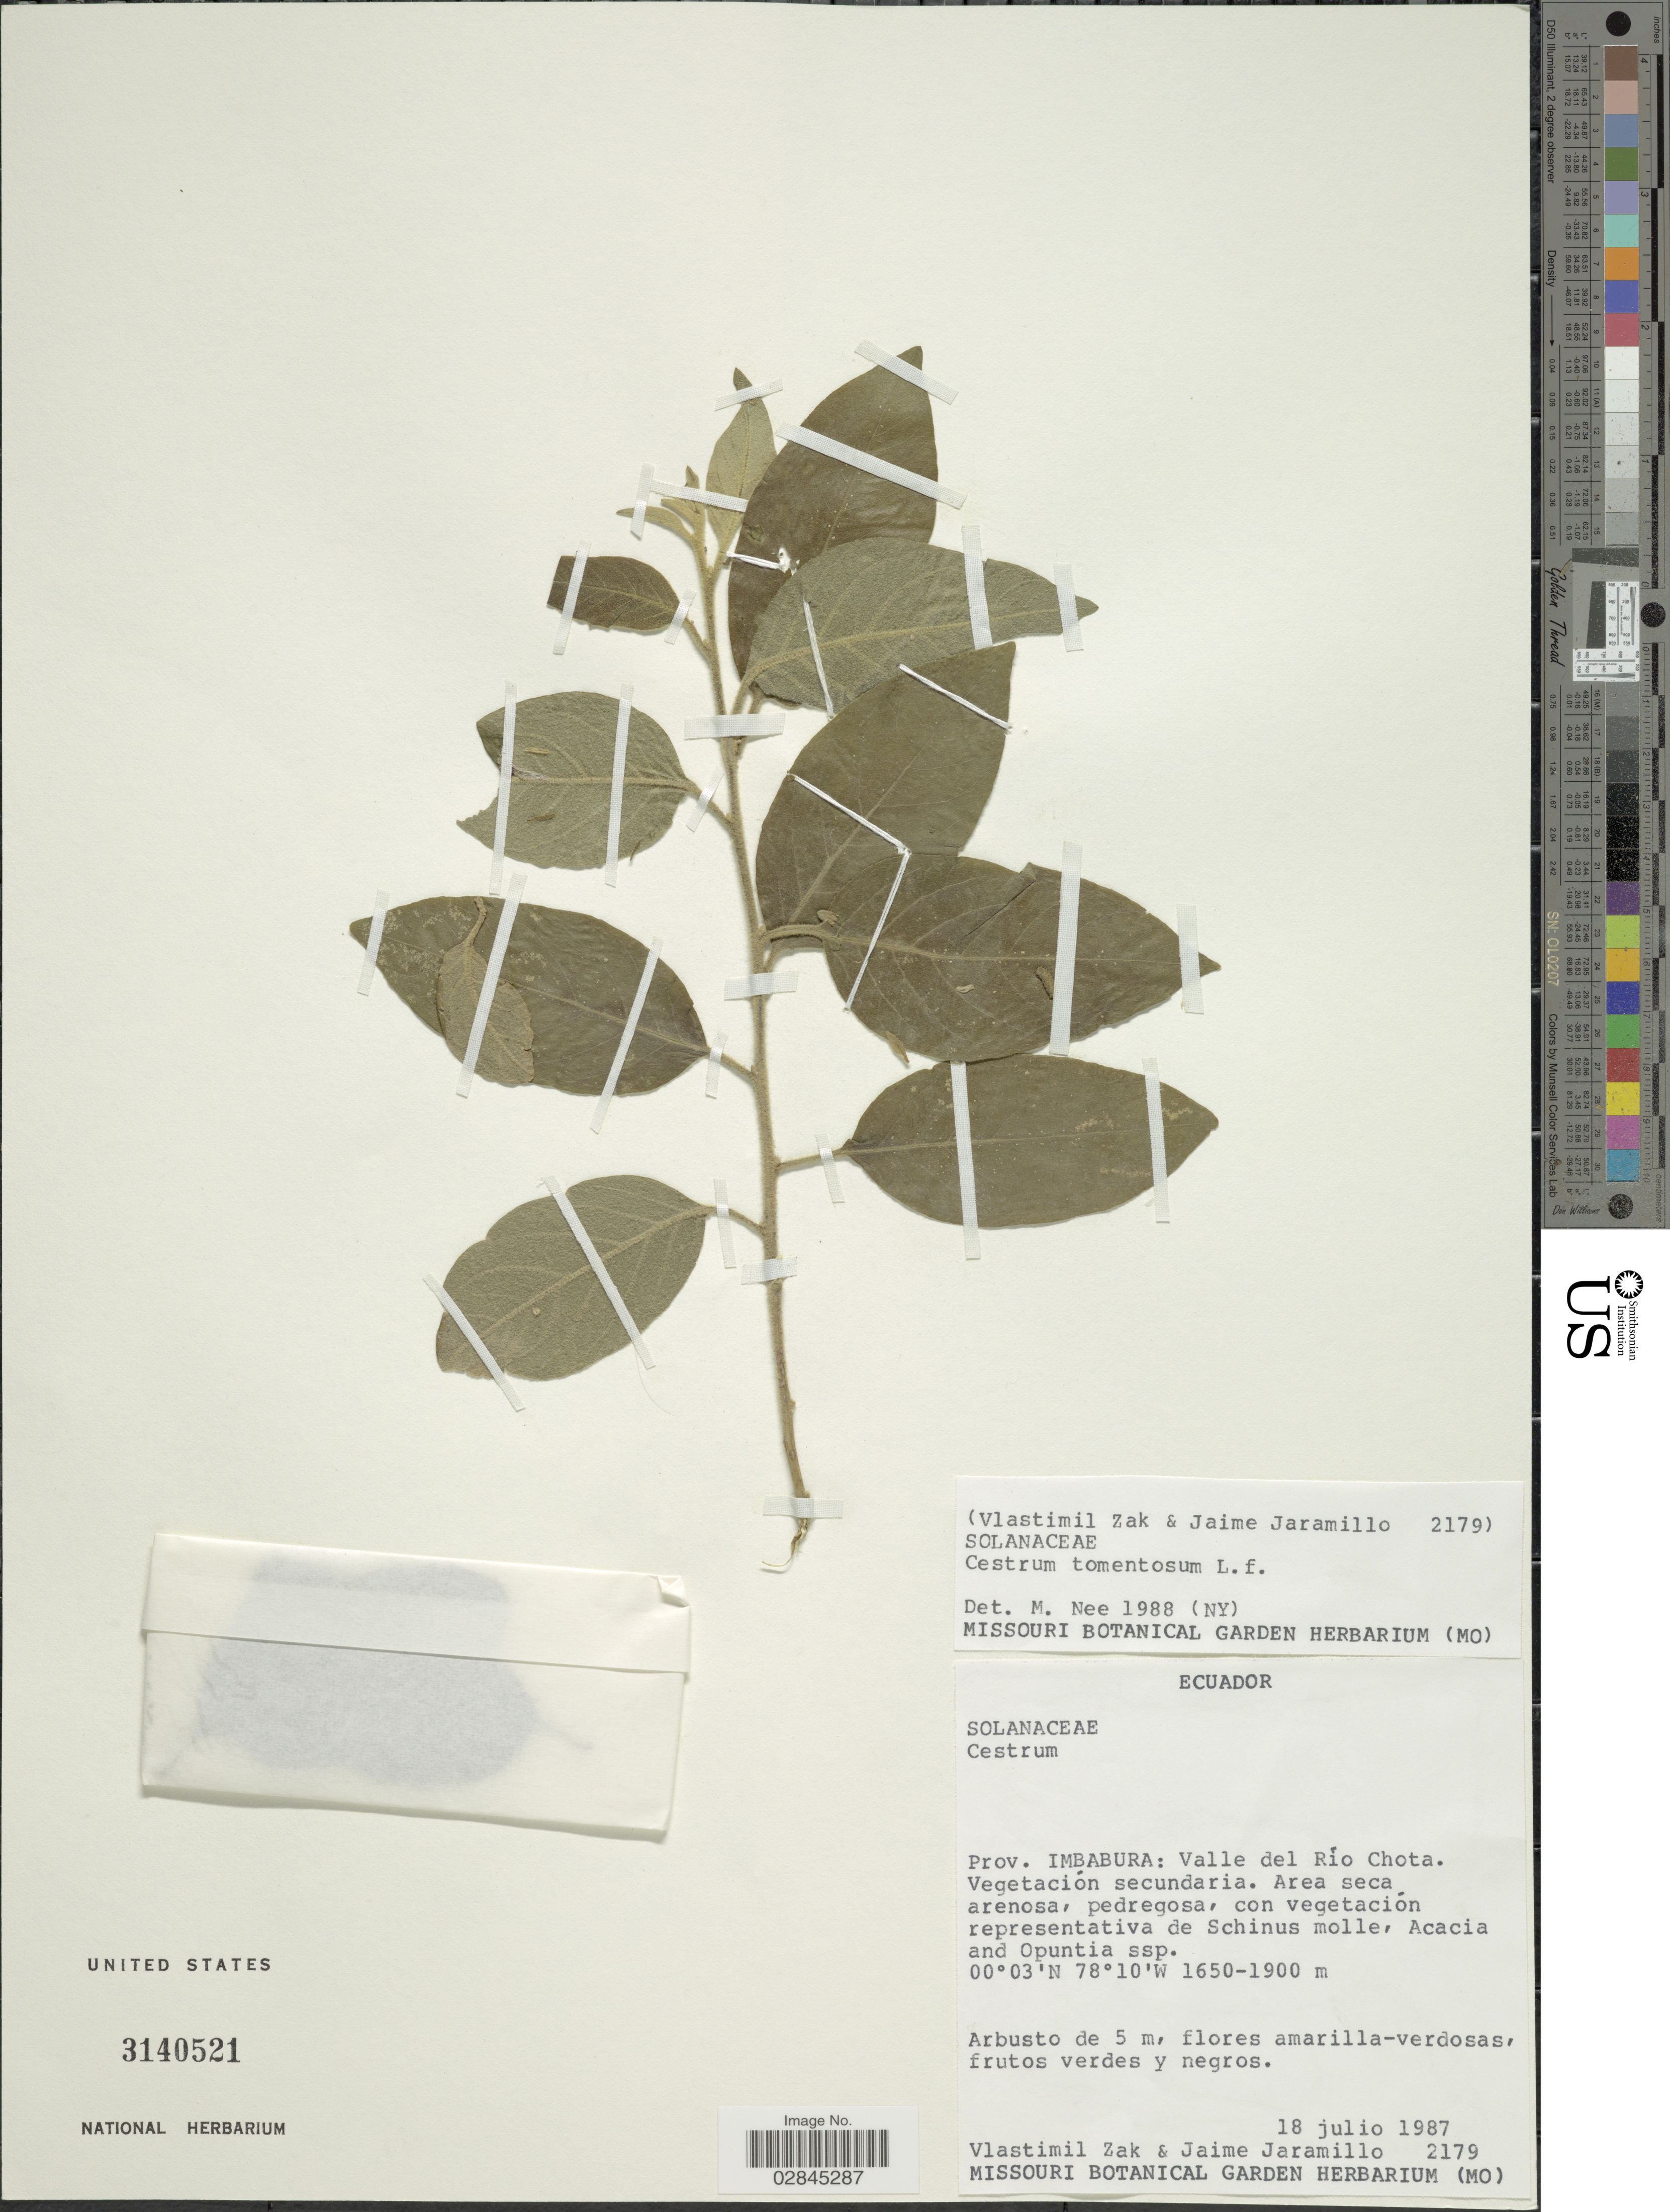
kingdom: Plantae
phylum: Tracheophyta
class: Magnoliopsida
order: Solanales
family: Solanaceae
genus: Cestrum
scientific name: Cestrum tomentosum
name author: L. f.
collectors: V. Zak & J. Jaramillo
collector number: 2179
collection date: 1987-07-18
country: Ecuador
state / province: Imbabura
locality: Valle del Río Chota. Vegeración secundaria.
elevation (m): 1650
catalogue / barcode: US 3140521